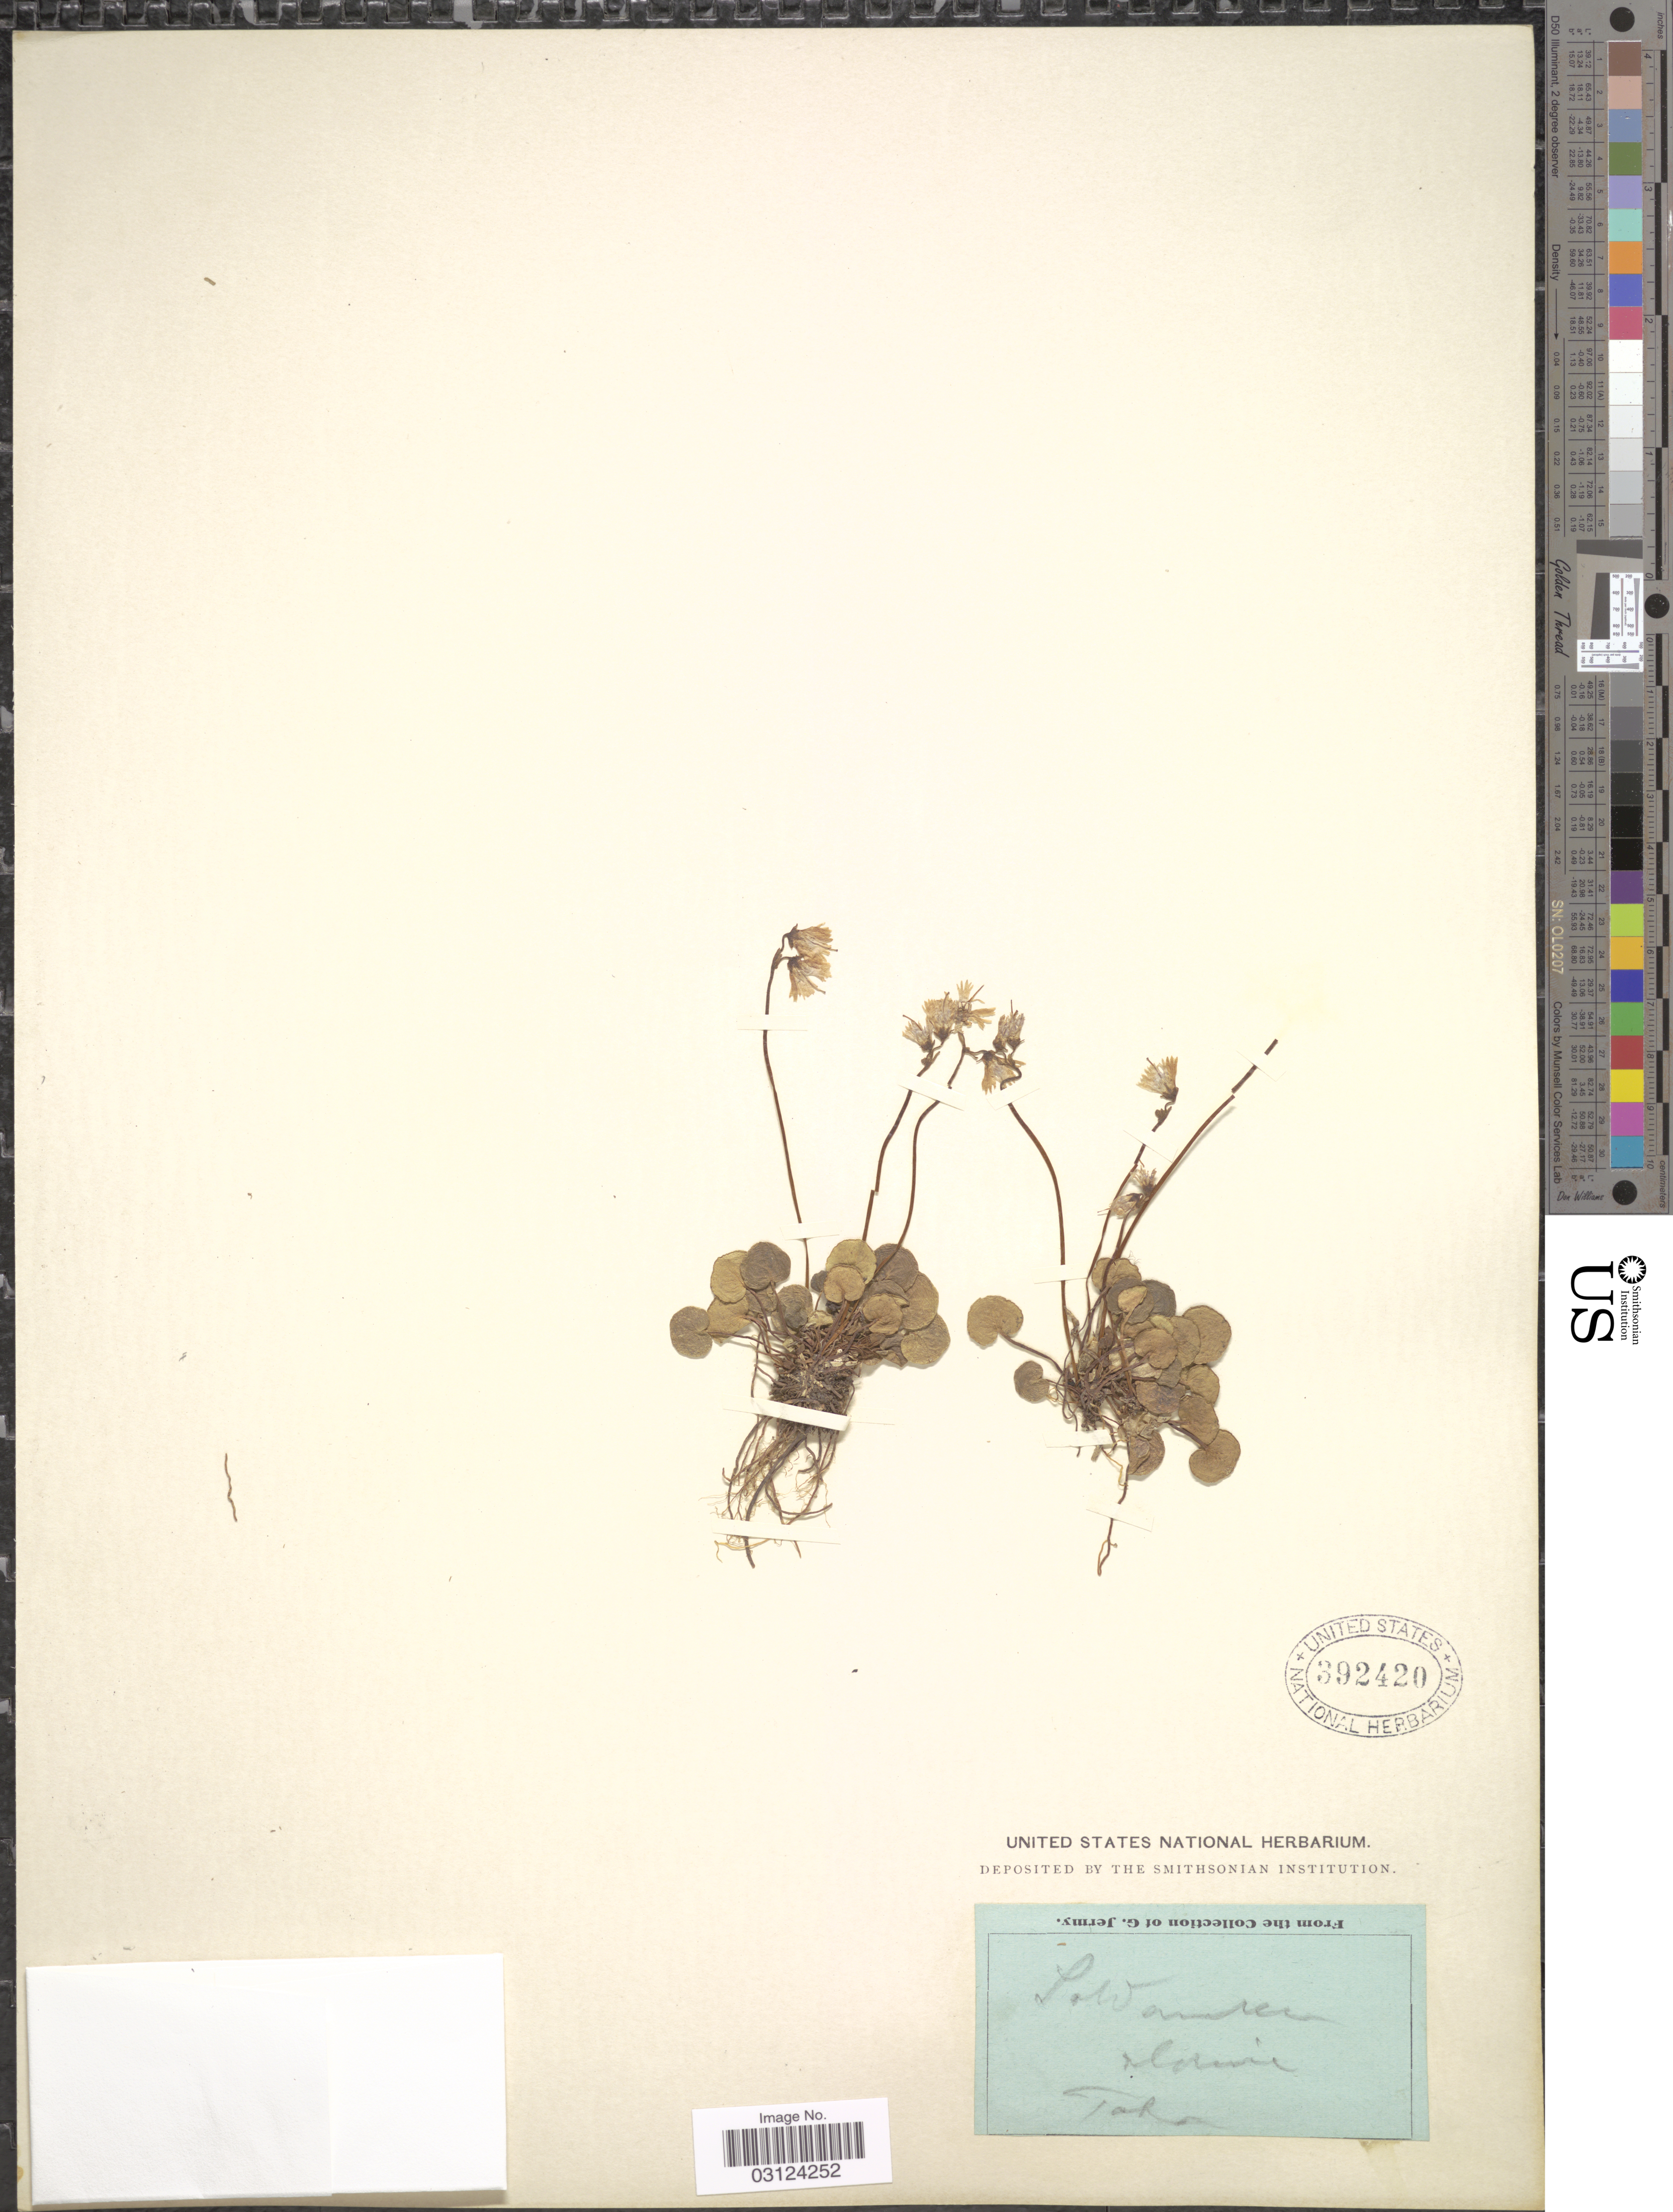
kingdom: Plantae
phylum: Tracheophyta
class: Magnoliopsida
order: Ericales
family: Primulaceae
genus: Soldanella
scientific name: Soldanella sp.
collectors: G. Jermy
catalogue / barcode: US 392420